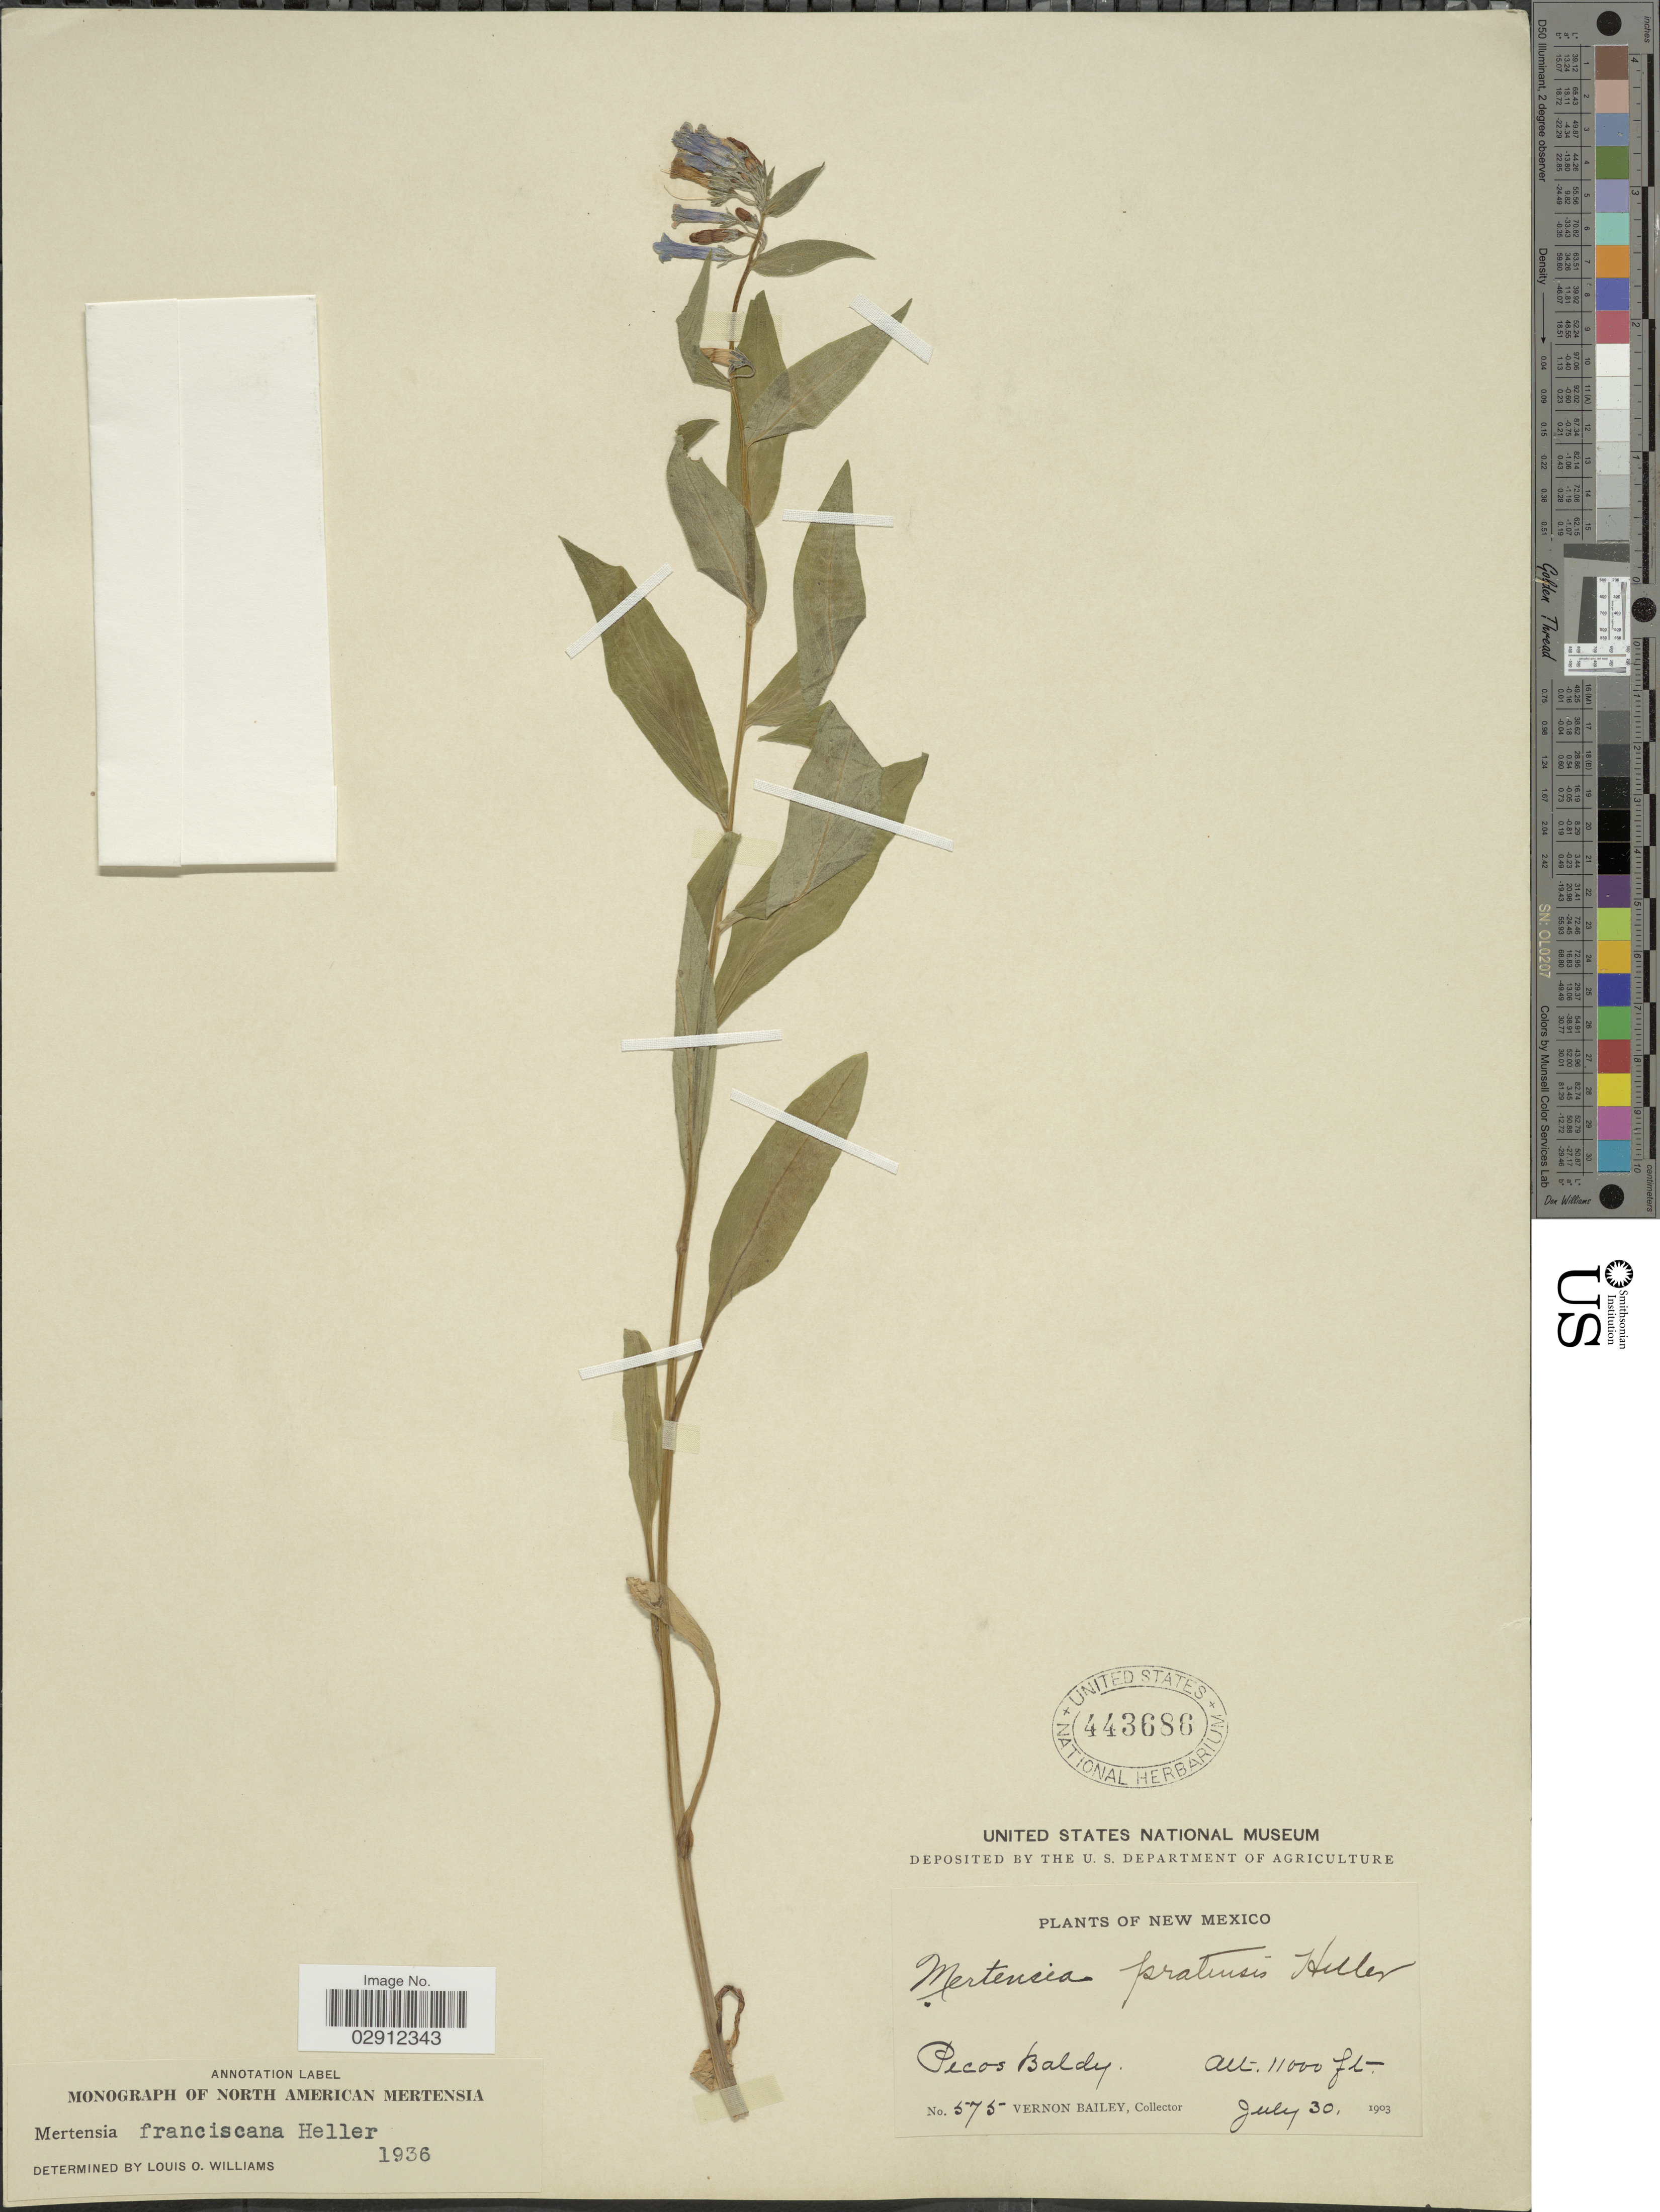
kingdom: Plantae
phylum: Tracheophyta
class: Magnoliopsida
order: Boraginales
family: Boraginaceae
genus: Mertensia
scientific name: Mertensia franciscana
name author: A. Heller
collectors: V. O. Bailey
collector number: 575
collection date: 1903-07-30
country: United States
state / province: New Mexico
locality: Pecos Baldy.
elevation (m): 3353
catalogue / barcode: US 443686